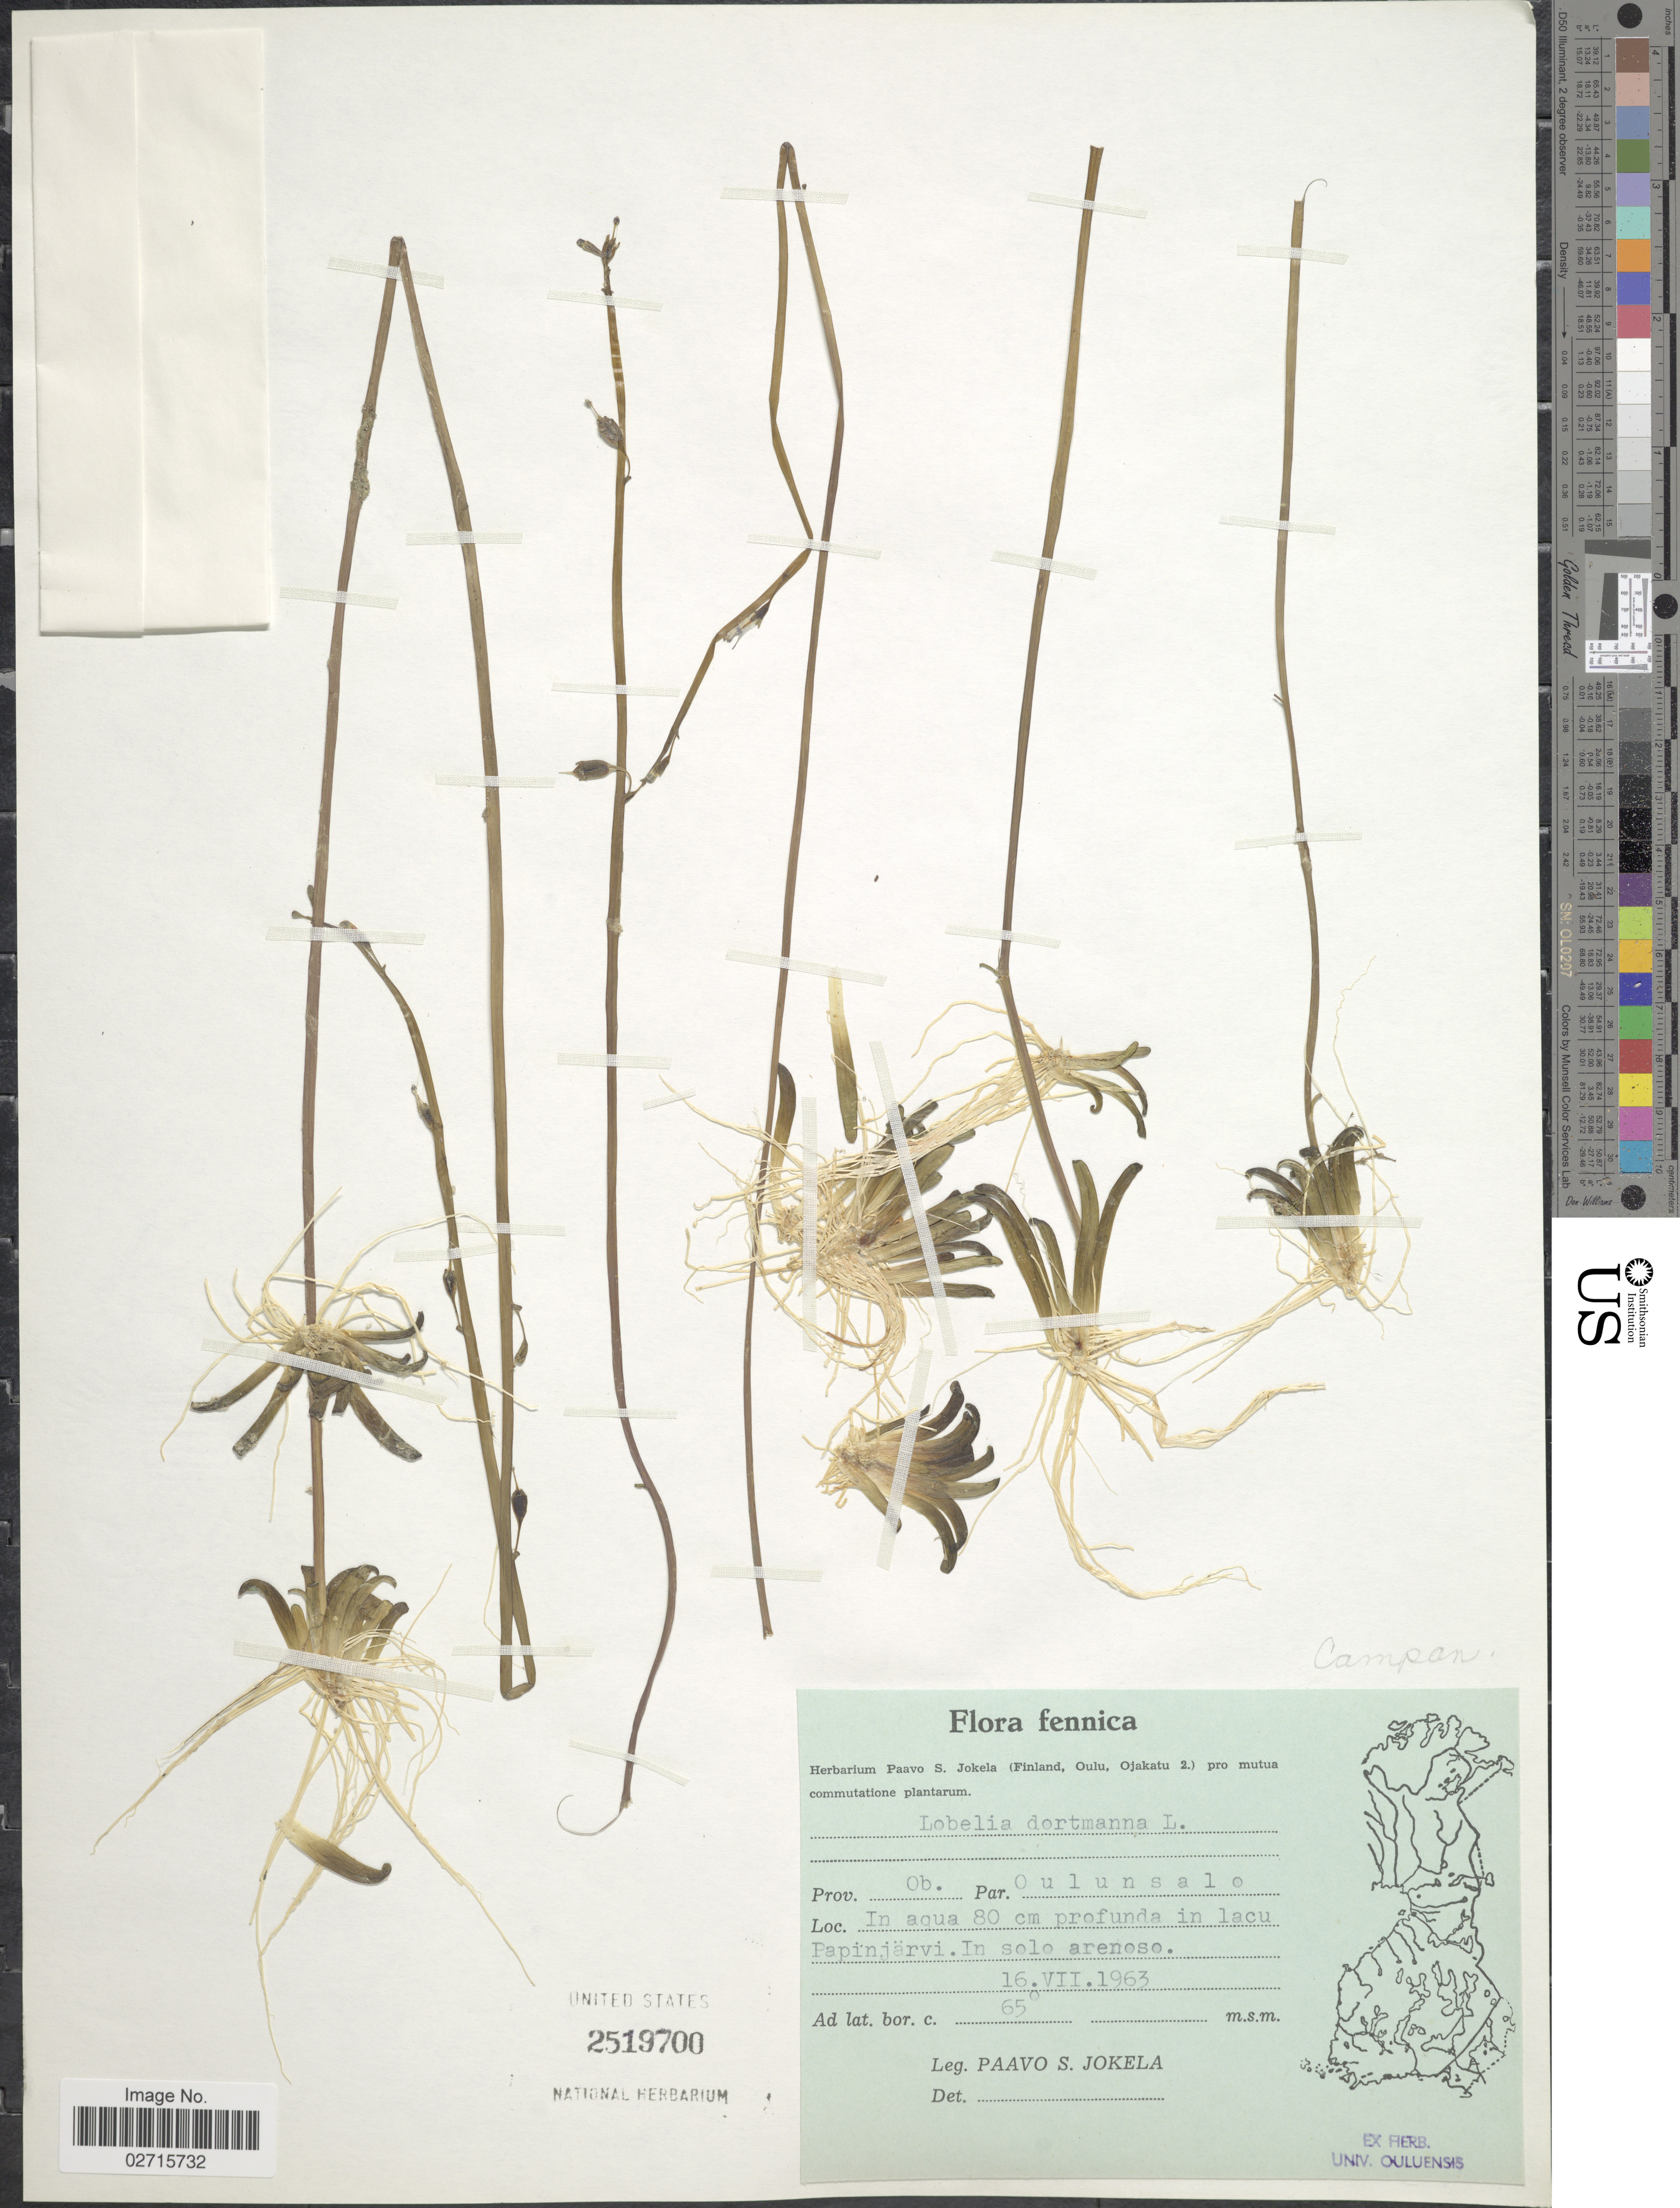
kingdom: Plantae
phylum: Tracheophyta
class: Magnoliopsida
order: Asterales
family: Campanulaceae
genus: Lobelia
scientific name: Lobelia dortmanna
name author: L.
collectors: P. Jokela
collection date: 1963-07-16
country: Finland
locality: Fennica. Prov. Ob. Par. Oulunsalo.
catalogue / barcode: US 2519700